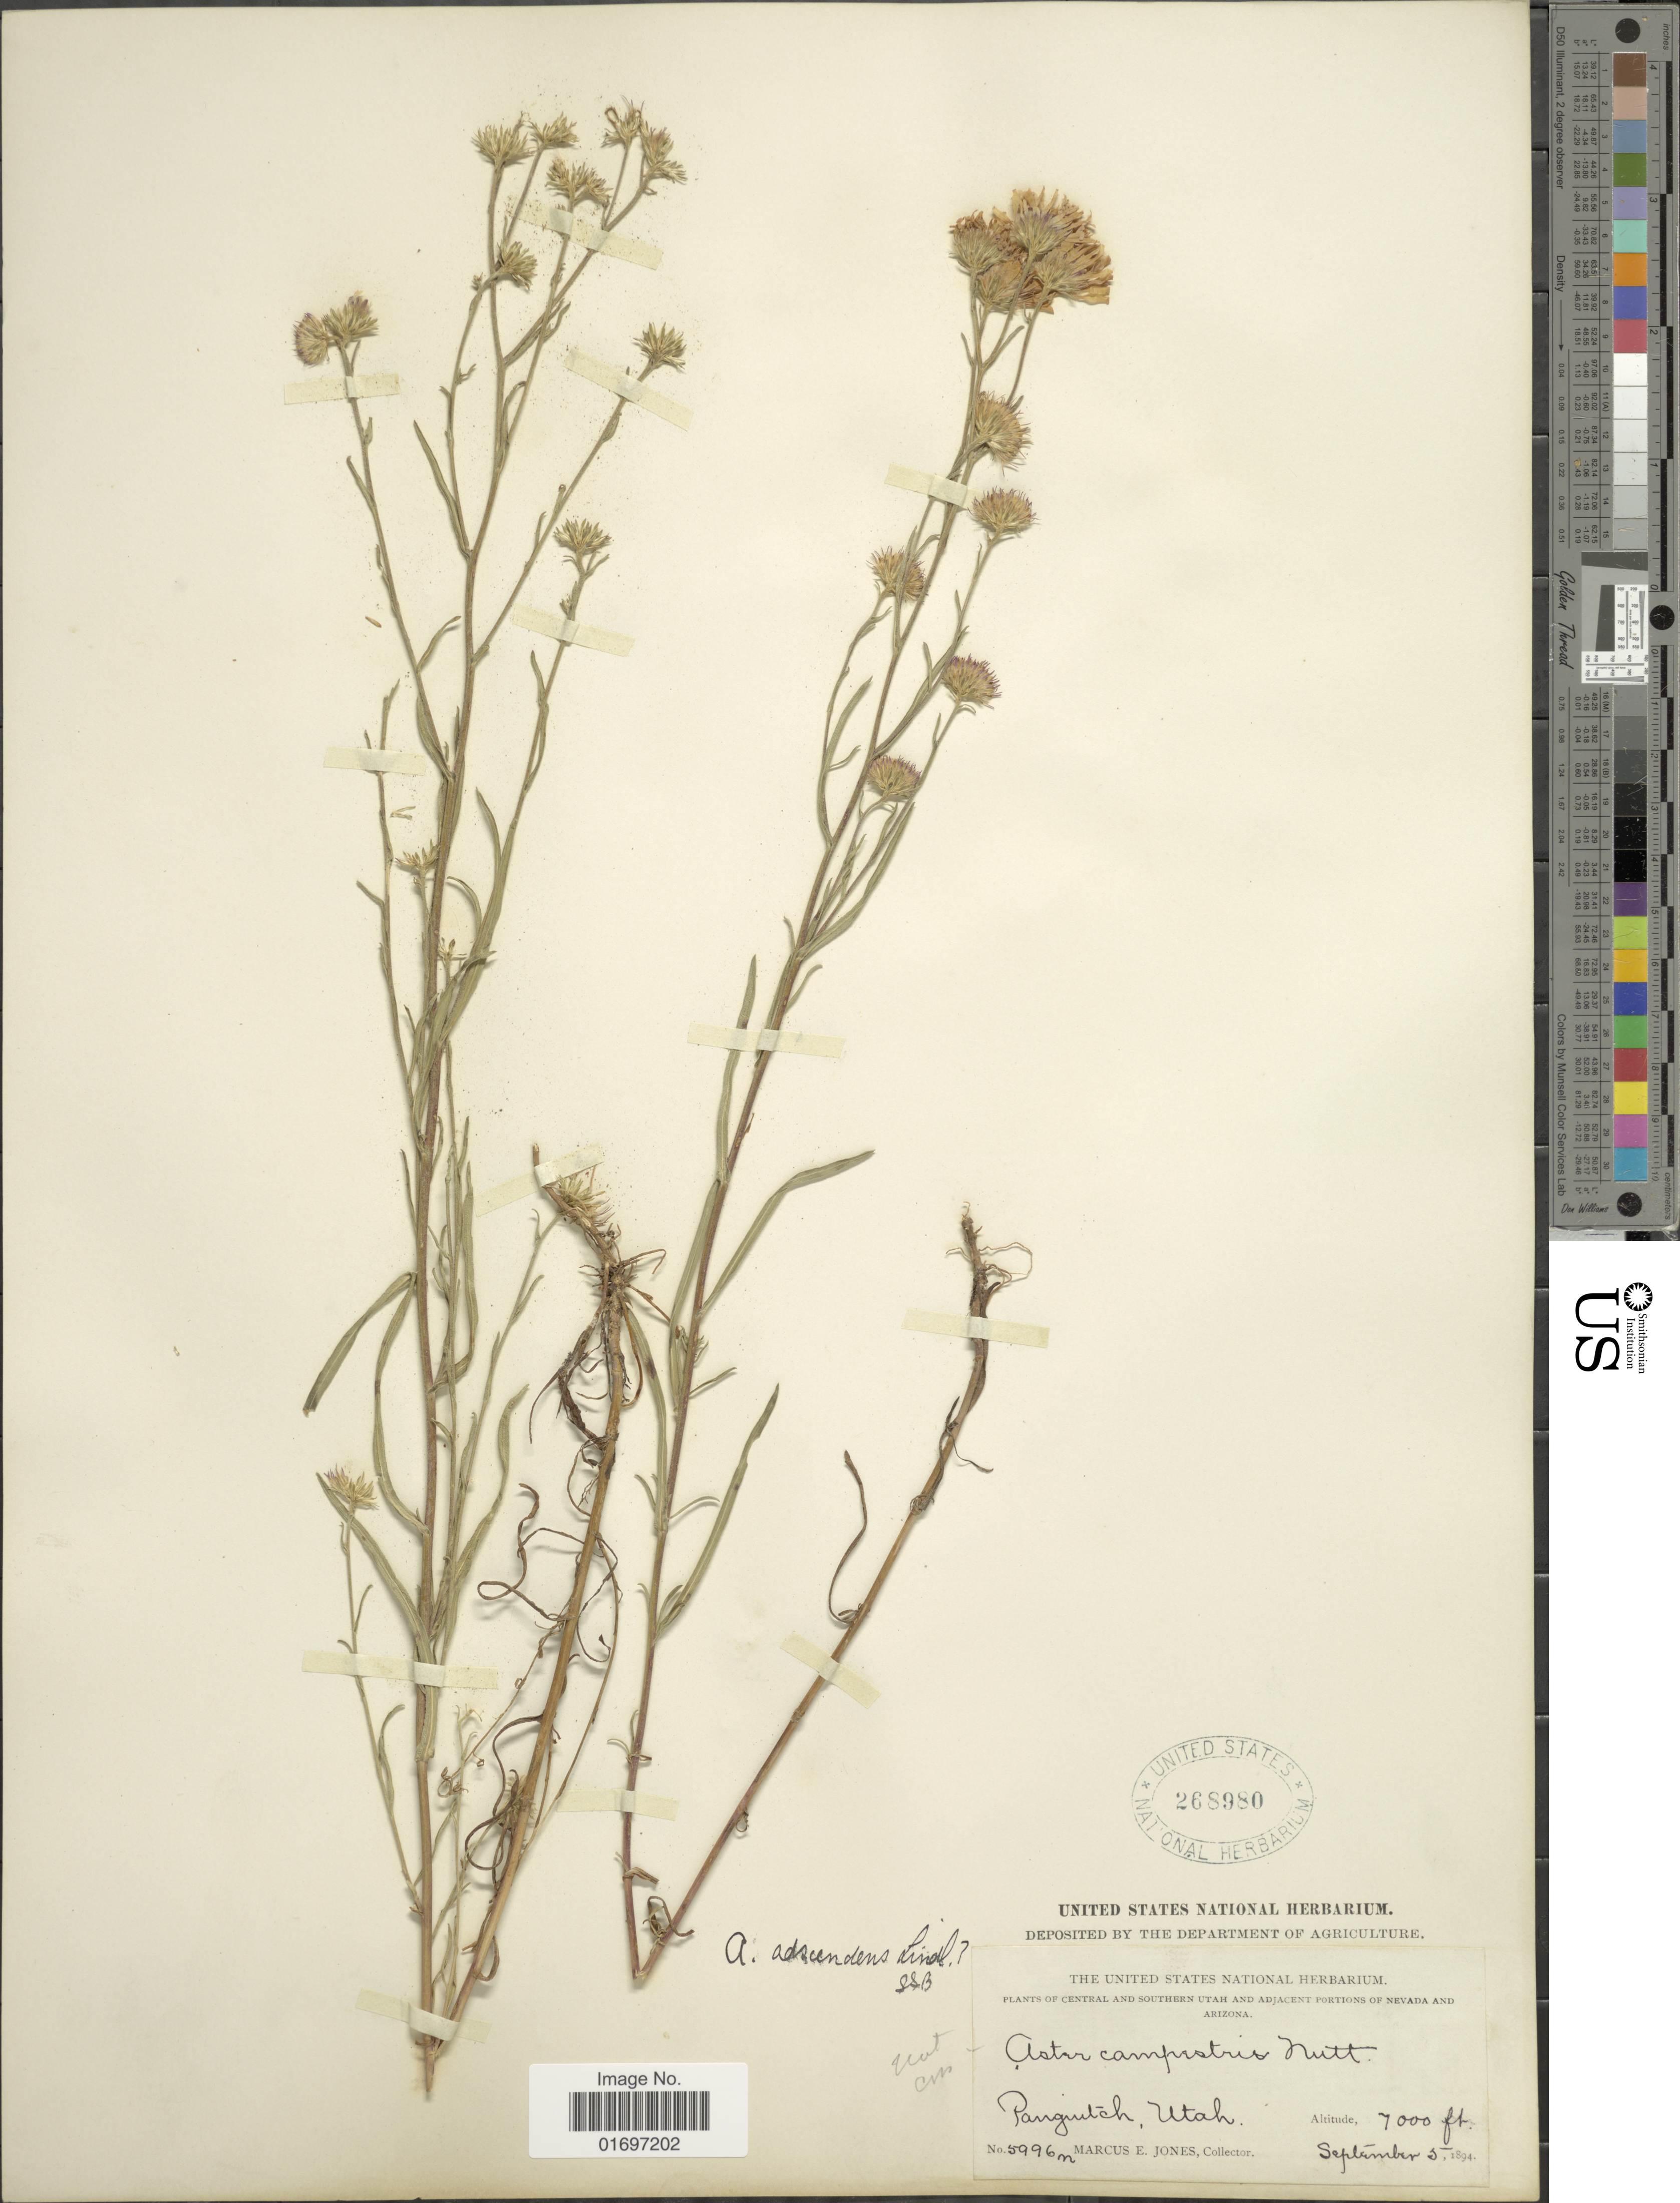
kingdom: Plantae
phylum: Tracheophyta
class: Magnoliopsida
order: Asterales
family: Asteraceae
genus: Symphyotrichum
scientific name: Symphyotrichum ascendens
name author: (Lindl.) G.L. Nesom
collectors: M. E. Jones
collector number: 5996n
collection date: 1894-09-05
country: United States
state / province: Utah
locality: Central and Southern Utah and adjacent portions of Nevada and Arizona. Panguitch, Utah.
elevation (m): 2134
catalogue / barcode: US 268980